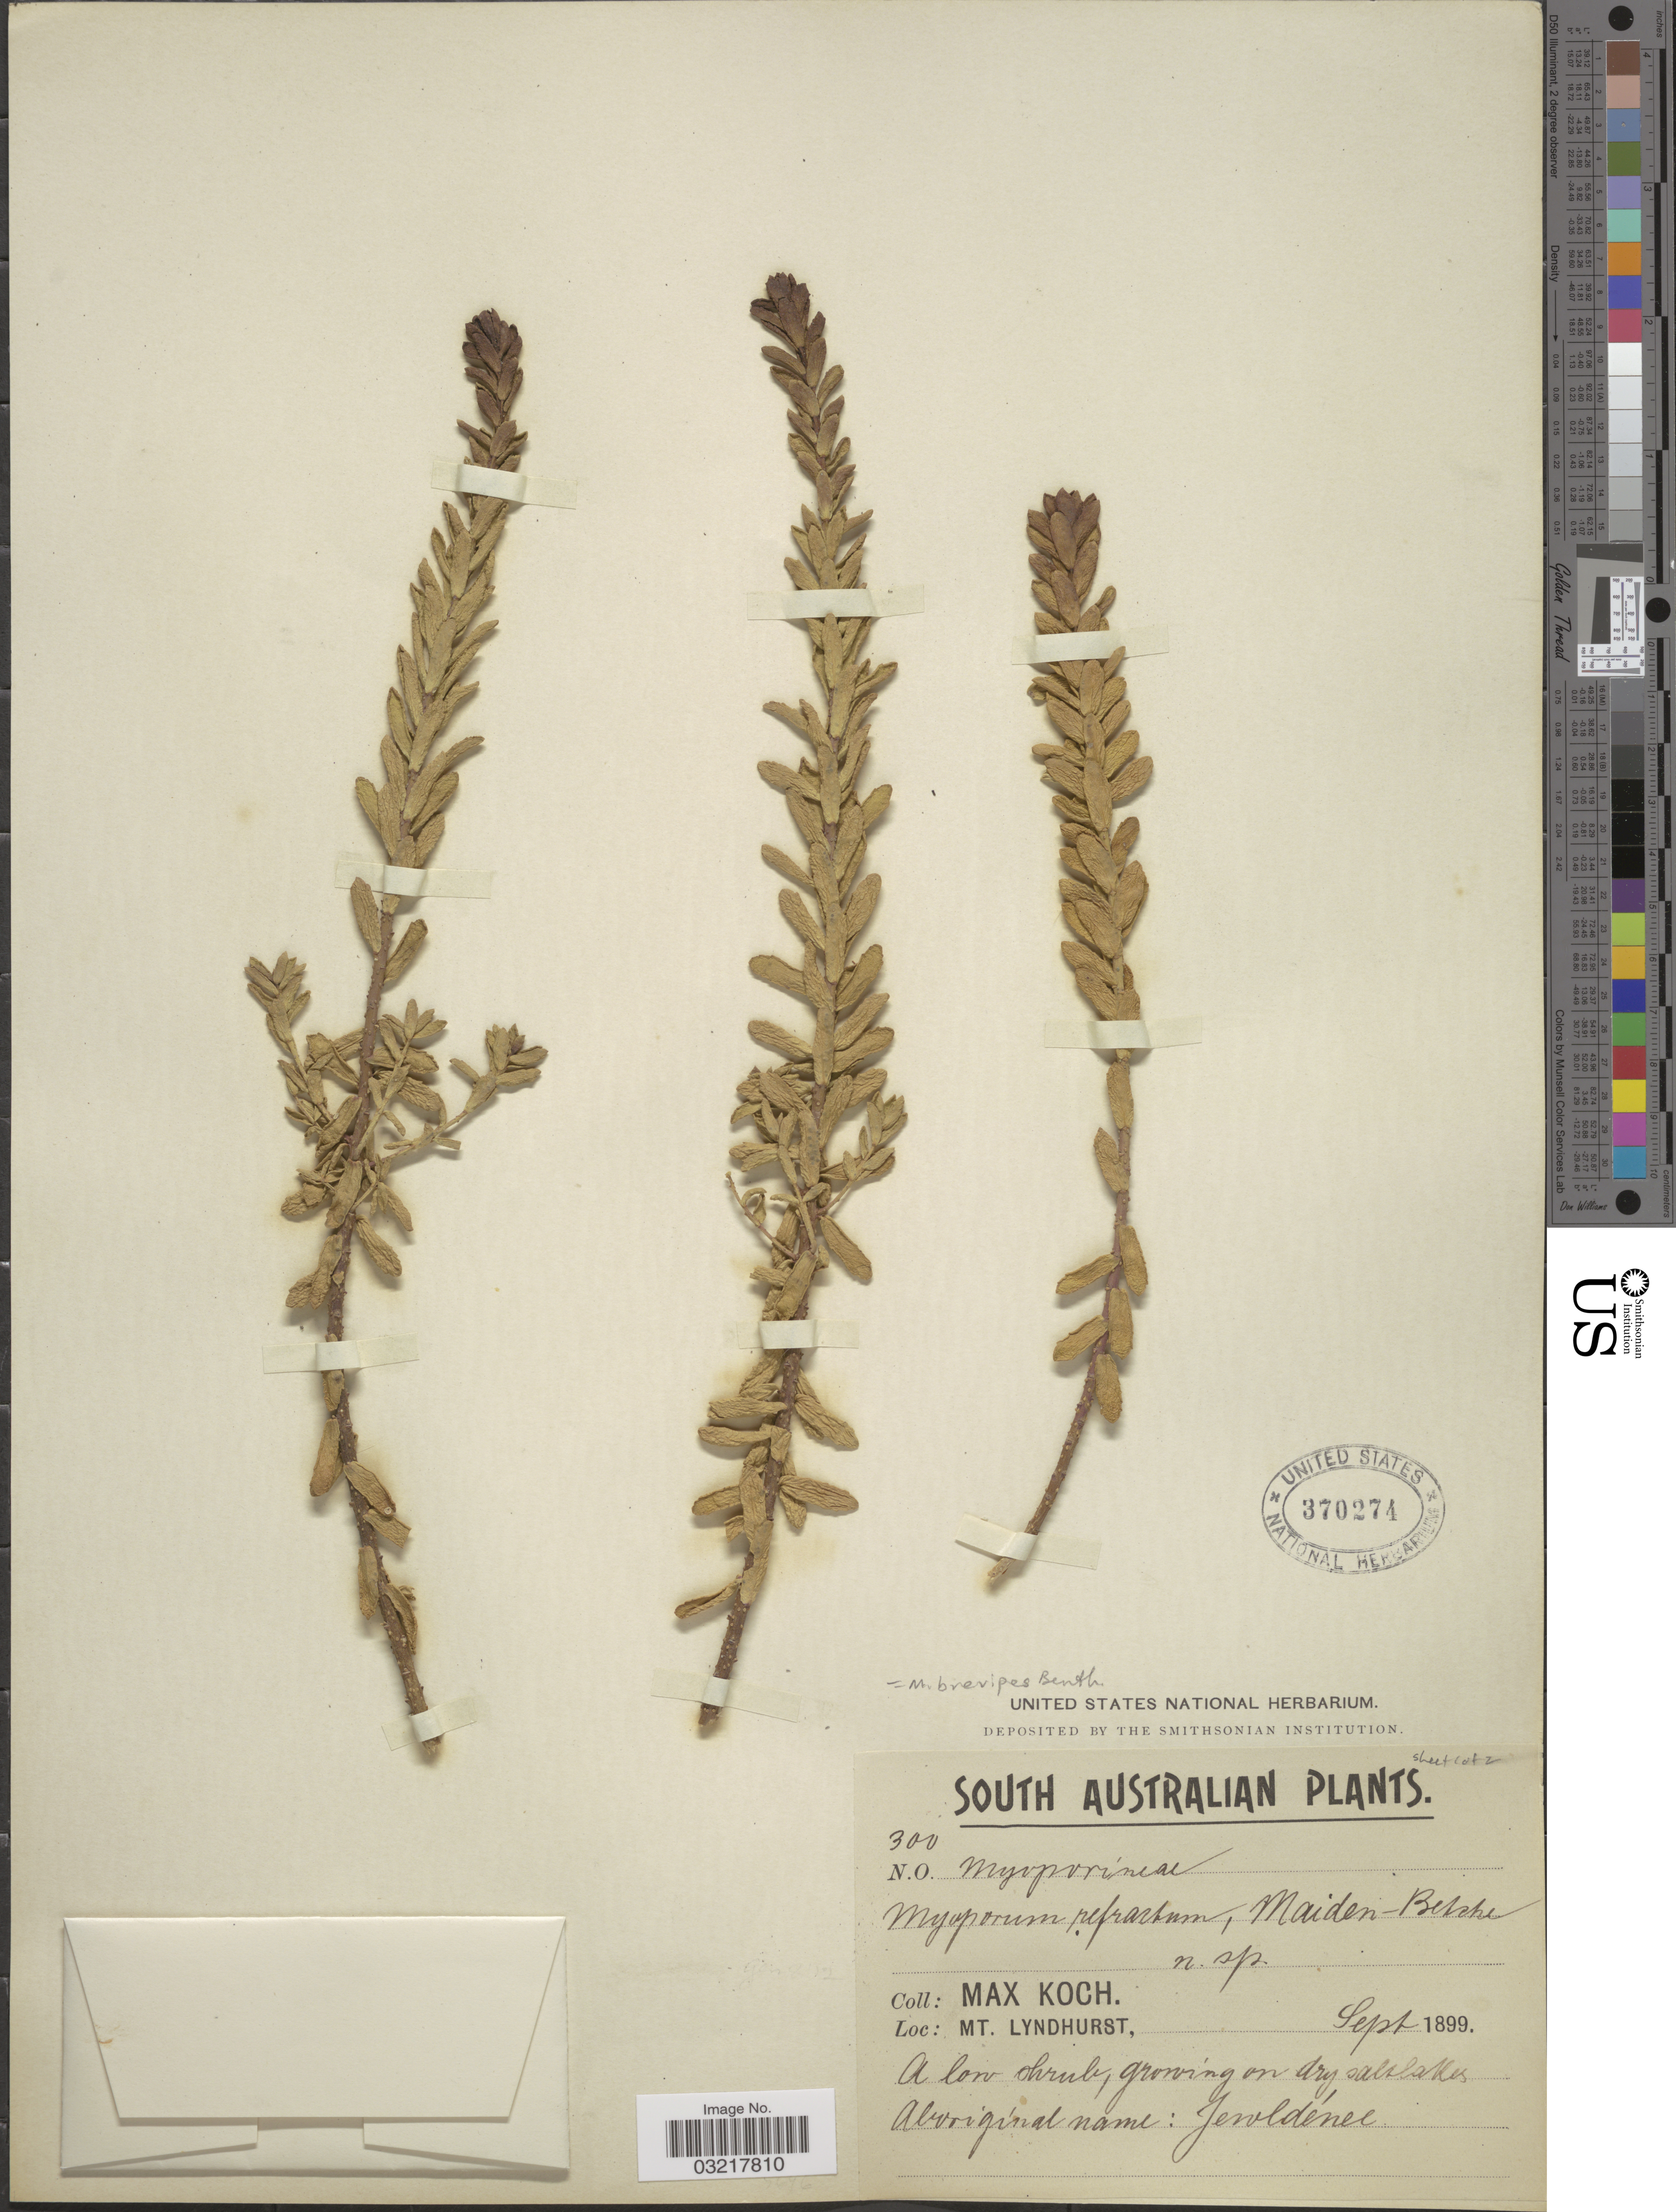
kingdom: Plantae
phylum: Tracheophyta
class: Magnoliopsida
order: Lamiales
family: Scrophulariaceae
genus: Myoporum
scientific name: Myoporum brevipes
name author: Benth.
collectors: M. Koch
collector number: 300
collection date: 1899-09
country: Australia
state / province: South Australia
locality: Mt. Lyndhurst.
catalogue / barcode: US 370274